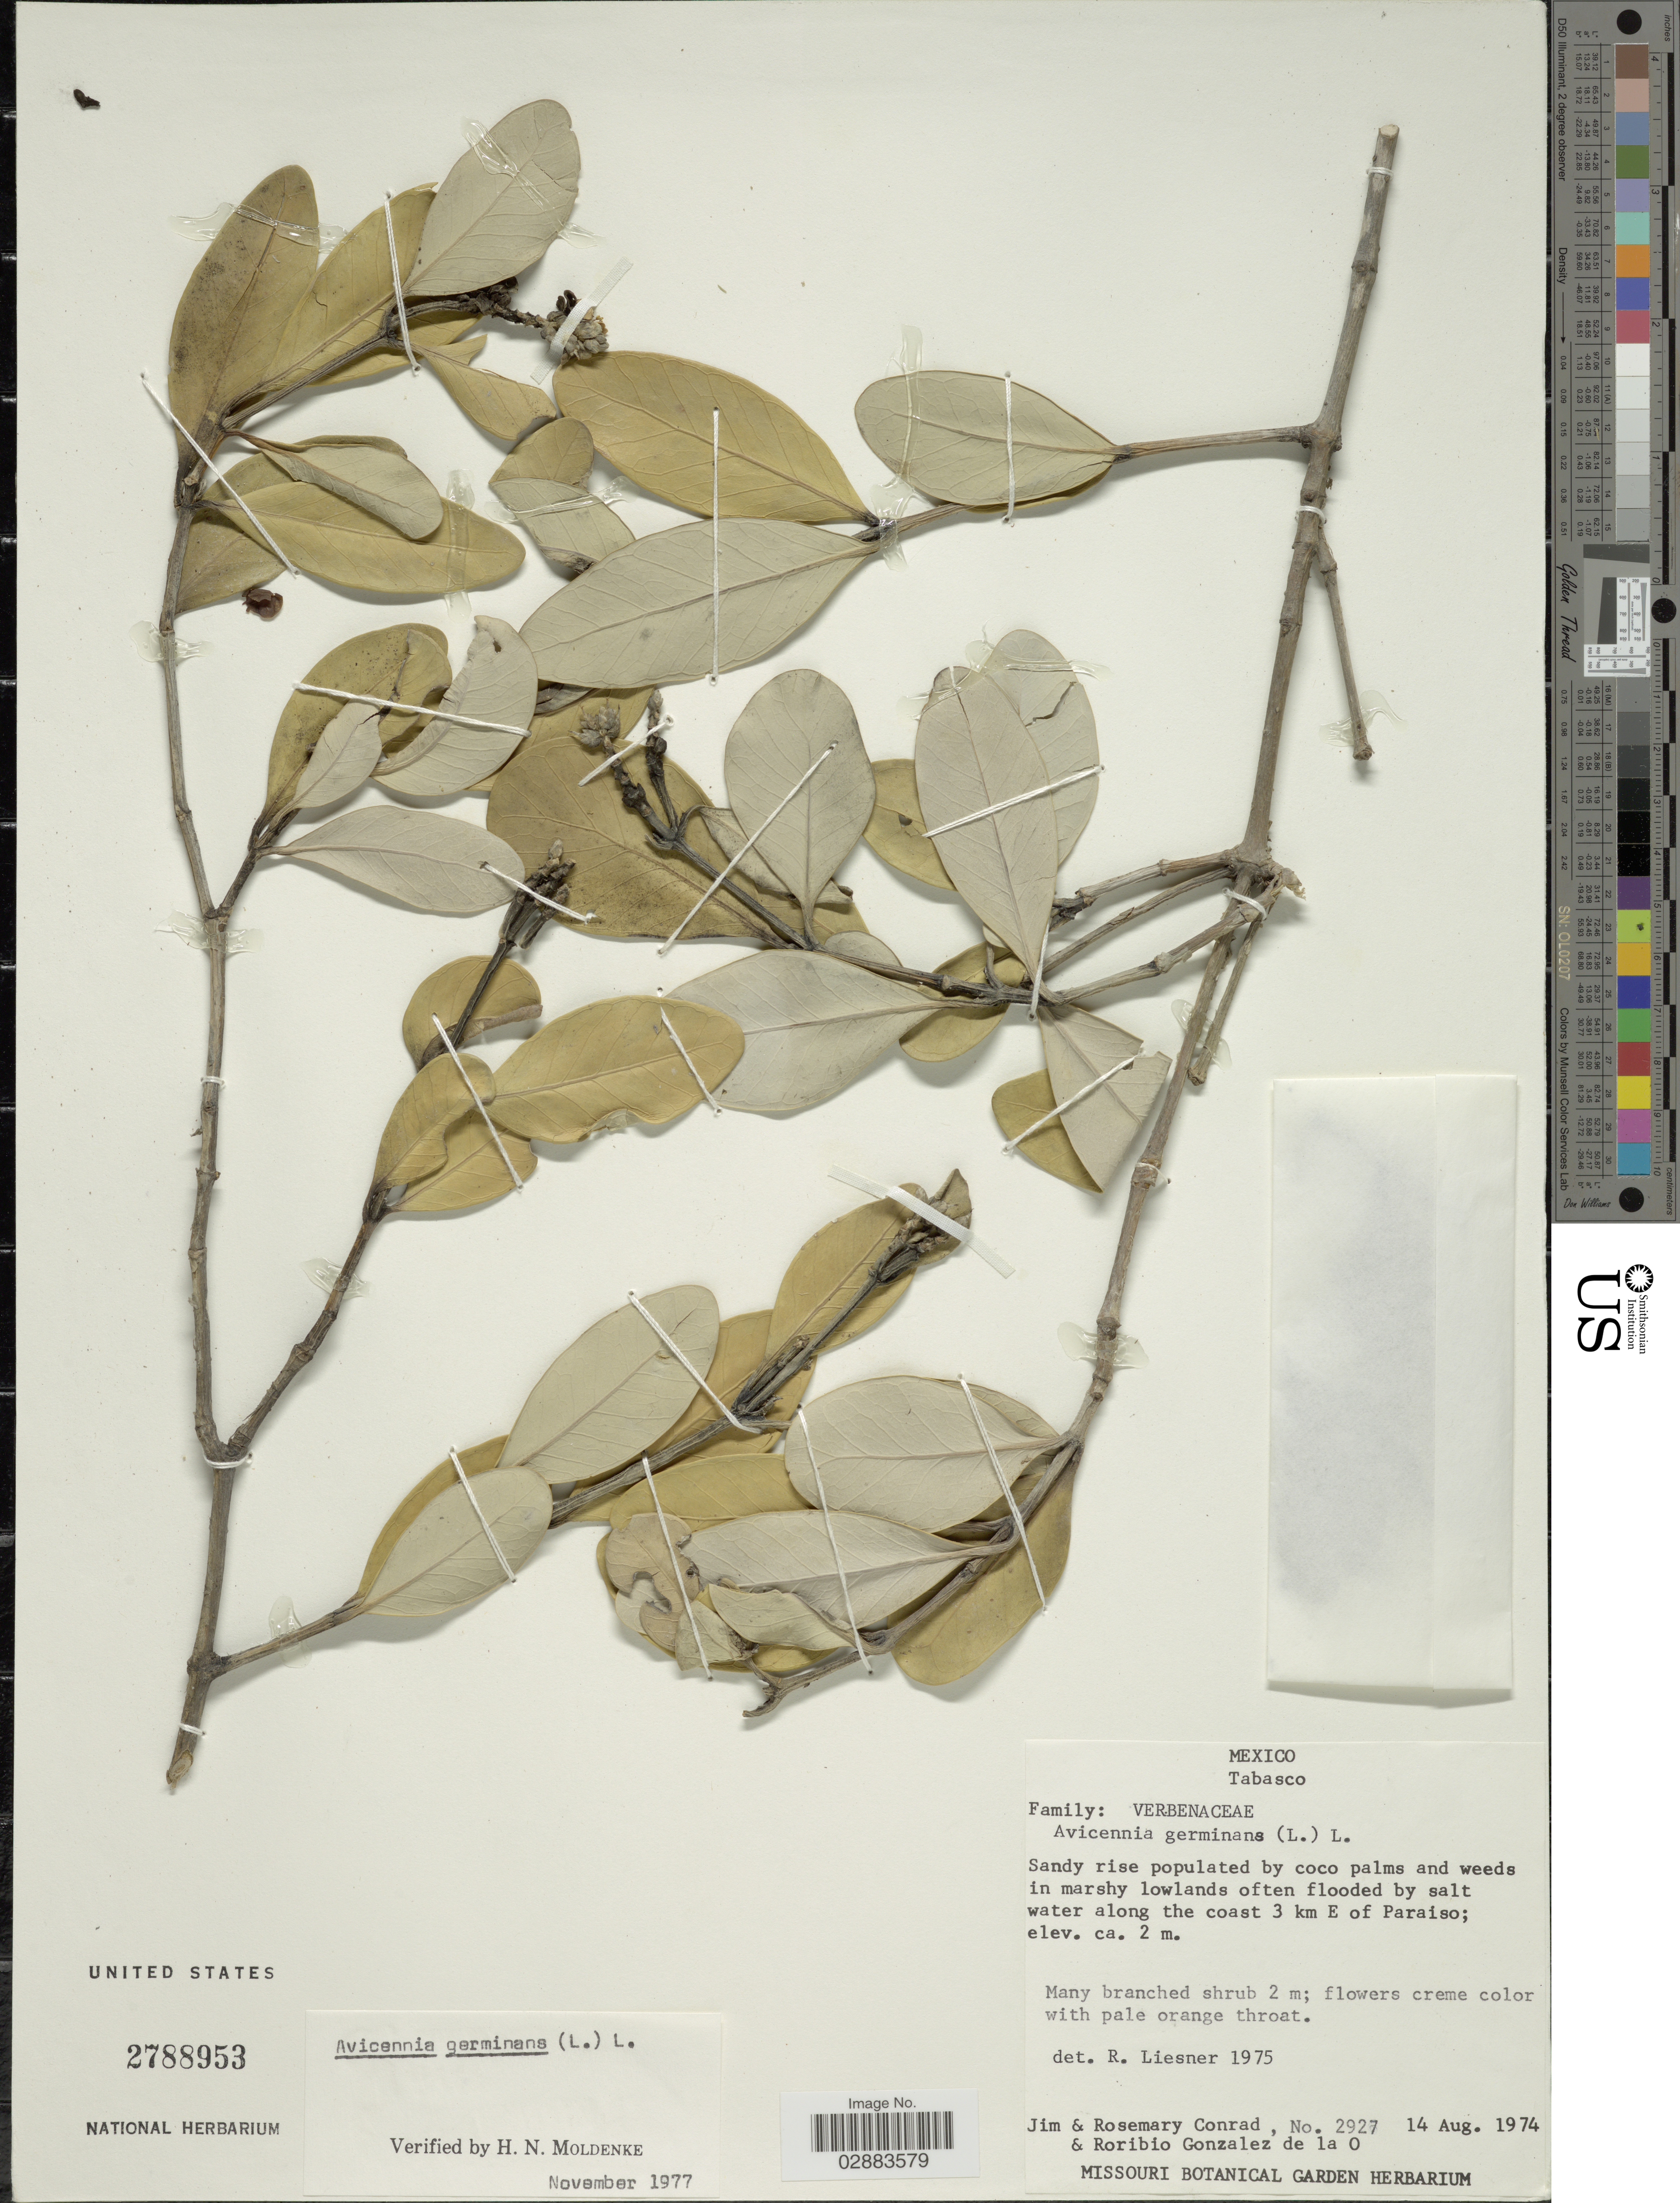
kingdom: Plantae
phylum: Tracheophyta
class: Magnoliopsida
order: Lamiales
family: Acanthaceae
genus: Avicennia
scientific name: Avicennia germinans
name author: (L.) L.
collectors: J. Conrad, R. Conrad & R. Gonzalez de la O.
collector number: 2927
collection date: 1974-08-14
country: Mexico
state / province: Tabasco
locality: Along the coast 3 km E of Paraiso.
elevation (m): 2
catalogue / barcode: US 2788953